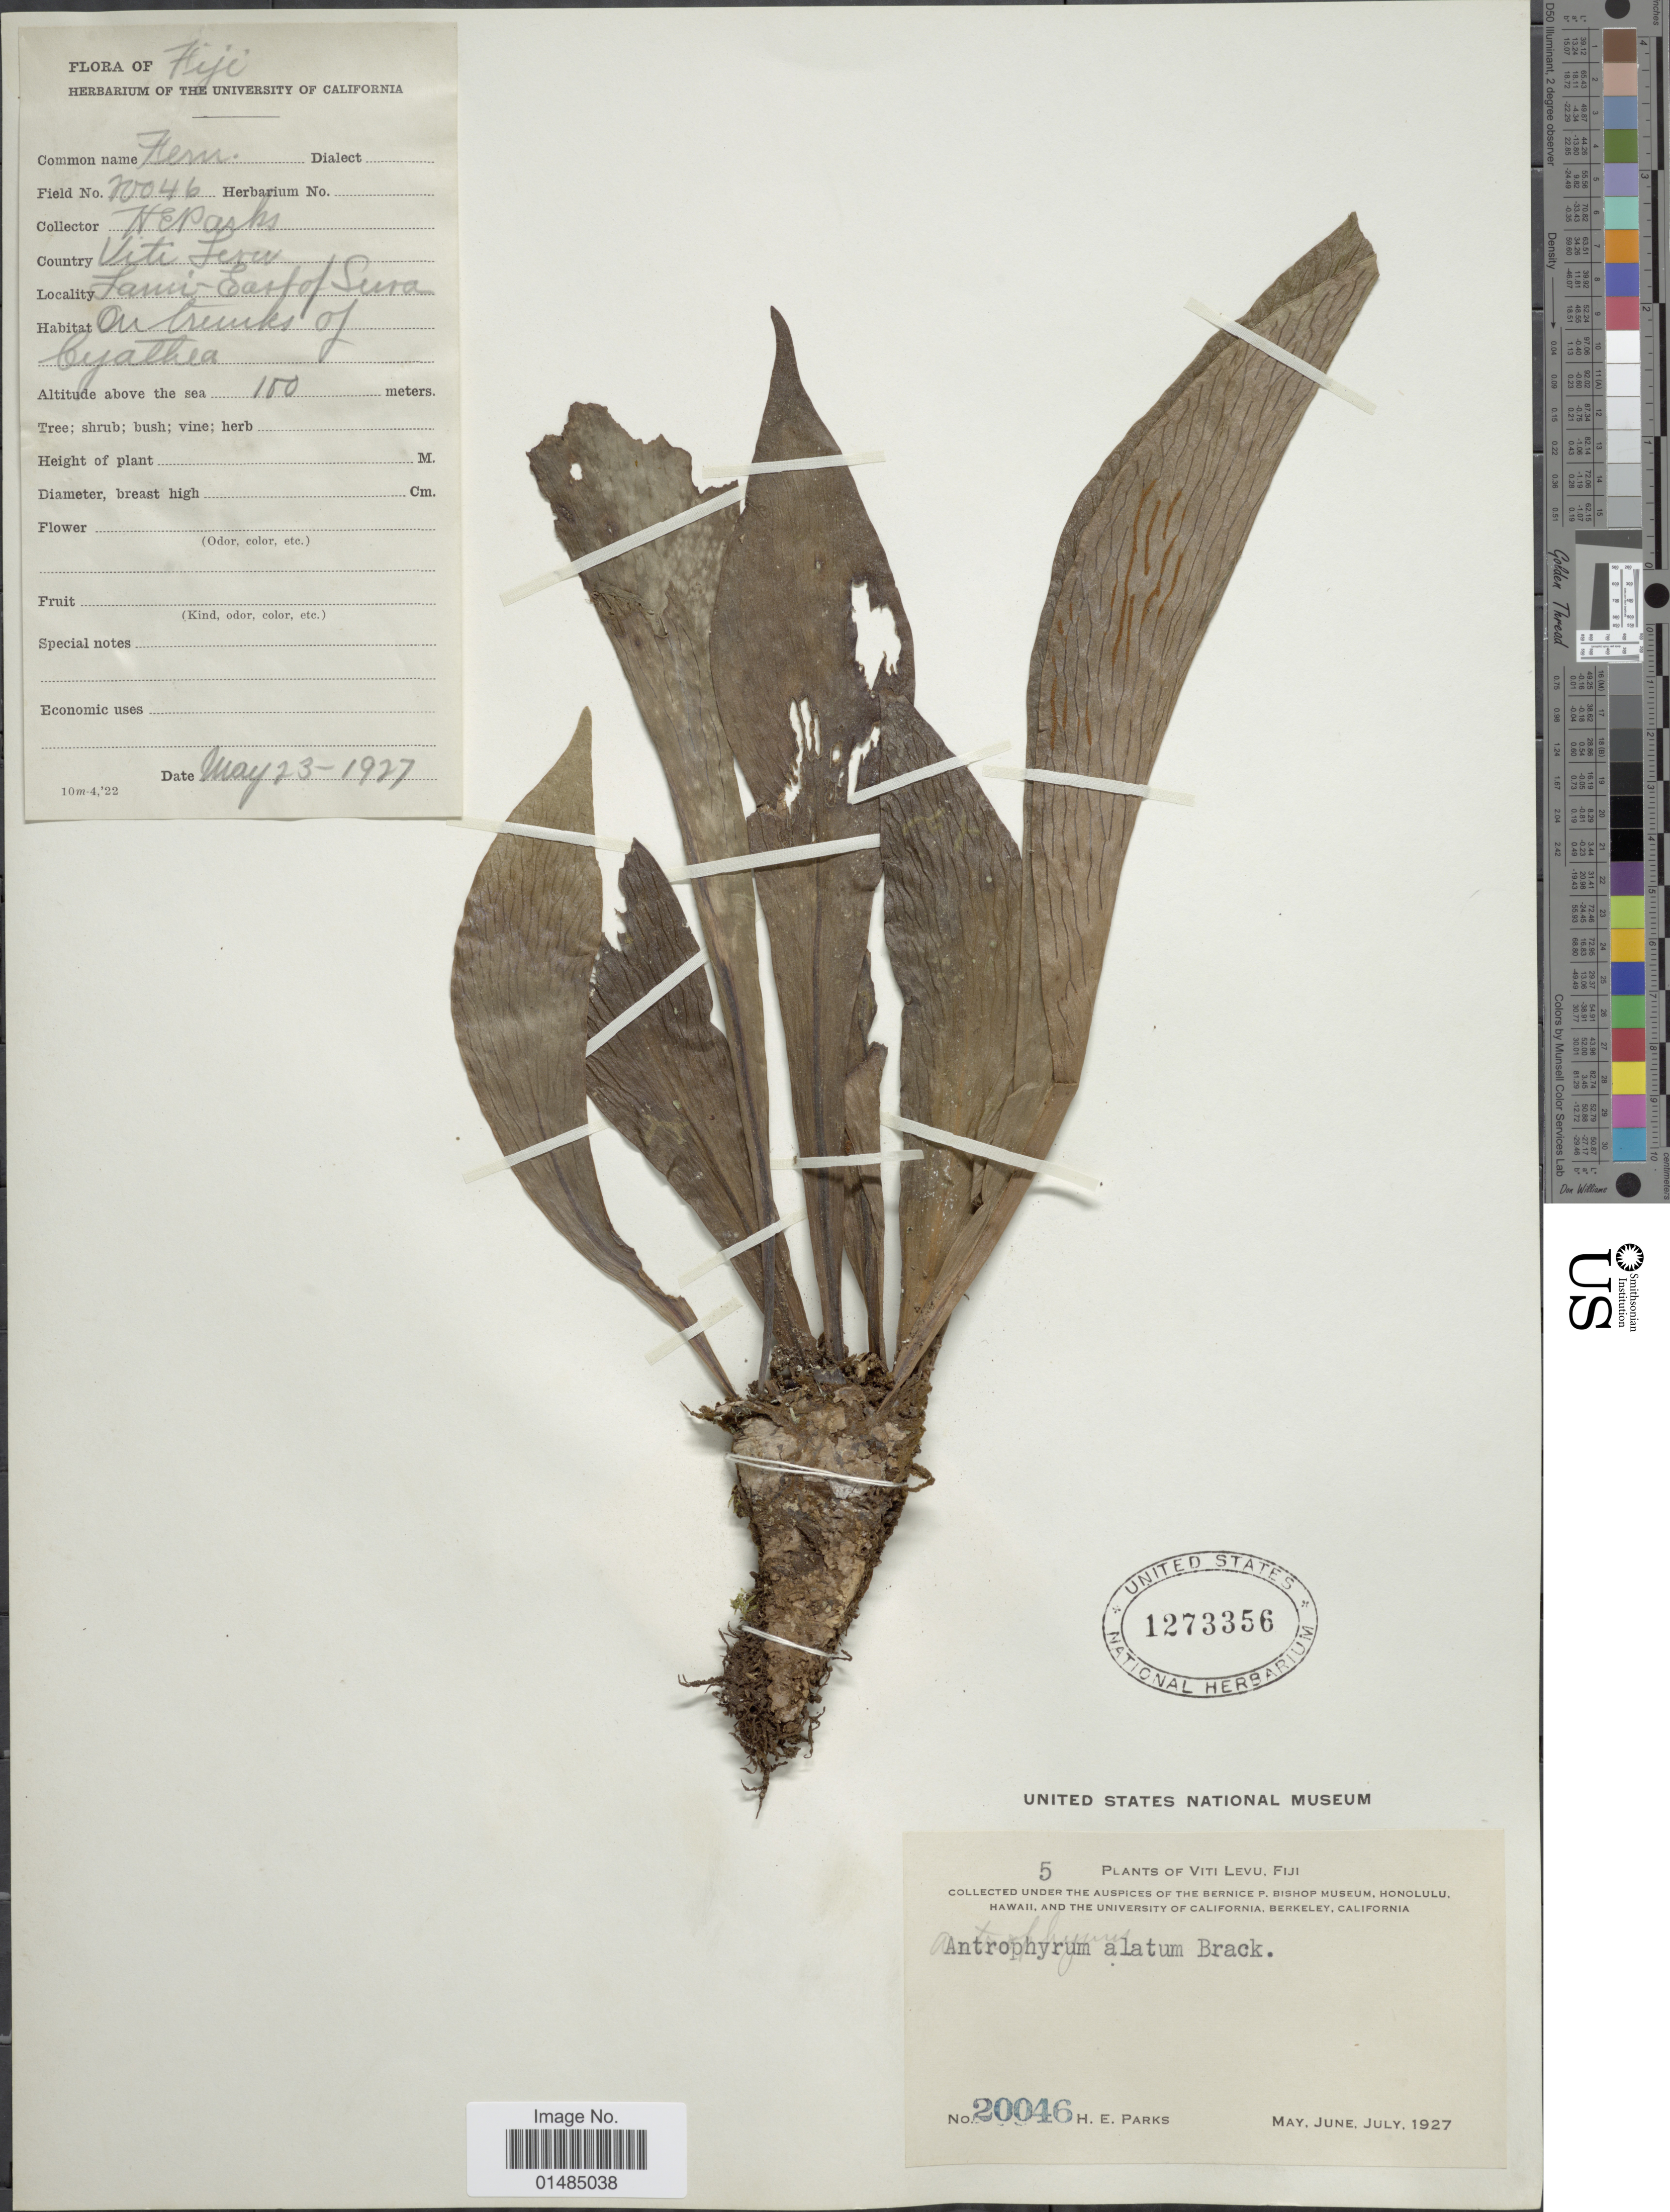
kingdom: Plantae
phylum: Tracheophyta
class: Polypodiopsida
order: Polypodiales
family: Pteridaceae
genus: Antrophyum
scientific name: Antrophyum alatum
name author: Brack. in Wilkes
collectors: H. E. Parks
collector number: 20046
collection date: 1927-05-23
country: Fiji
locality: Viti Levu, Sami, east of Sura [interpreted]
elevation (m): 100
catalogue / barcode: US 1273356